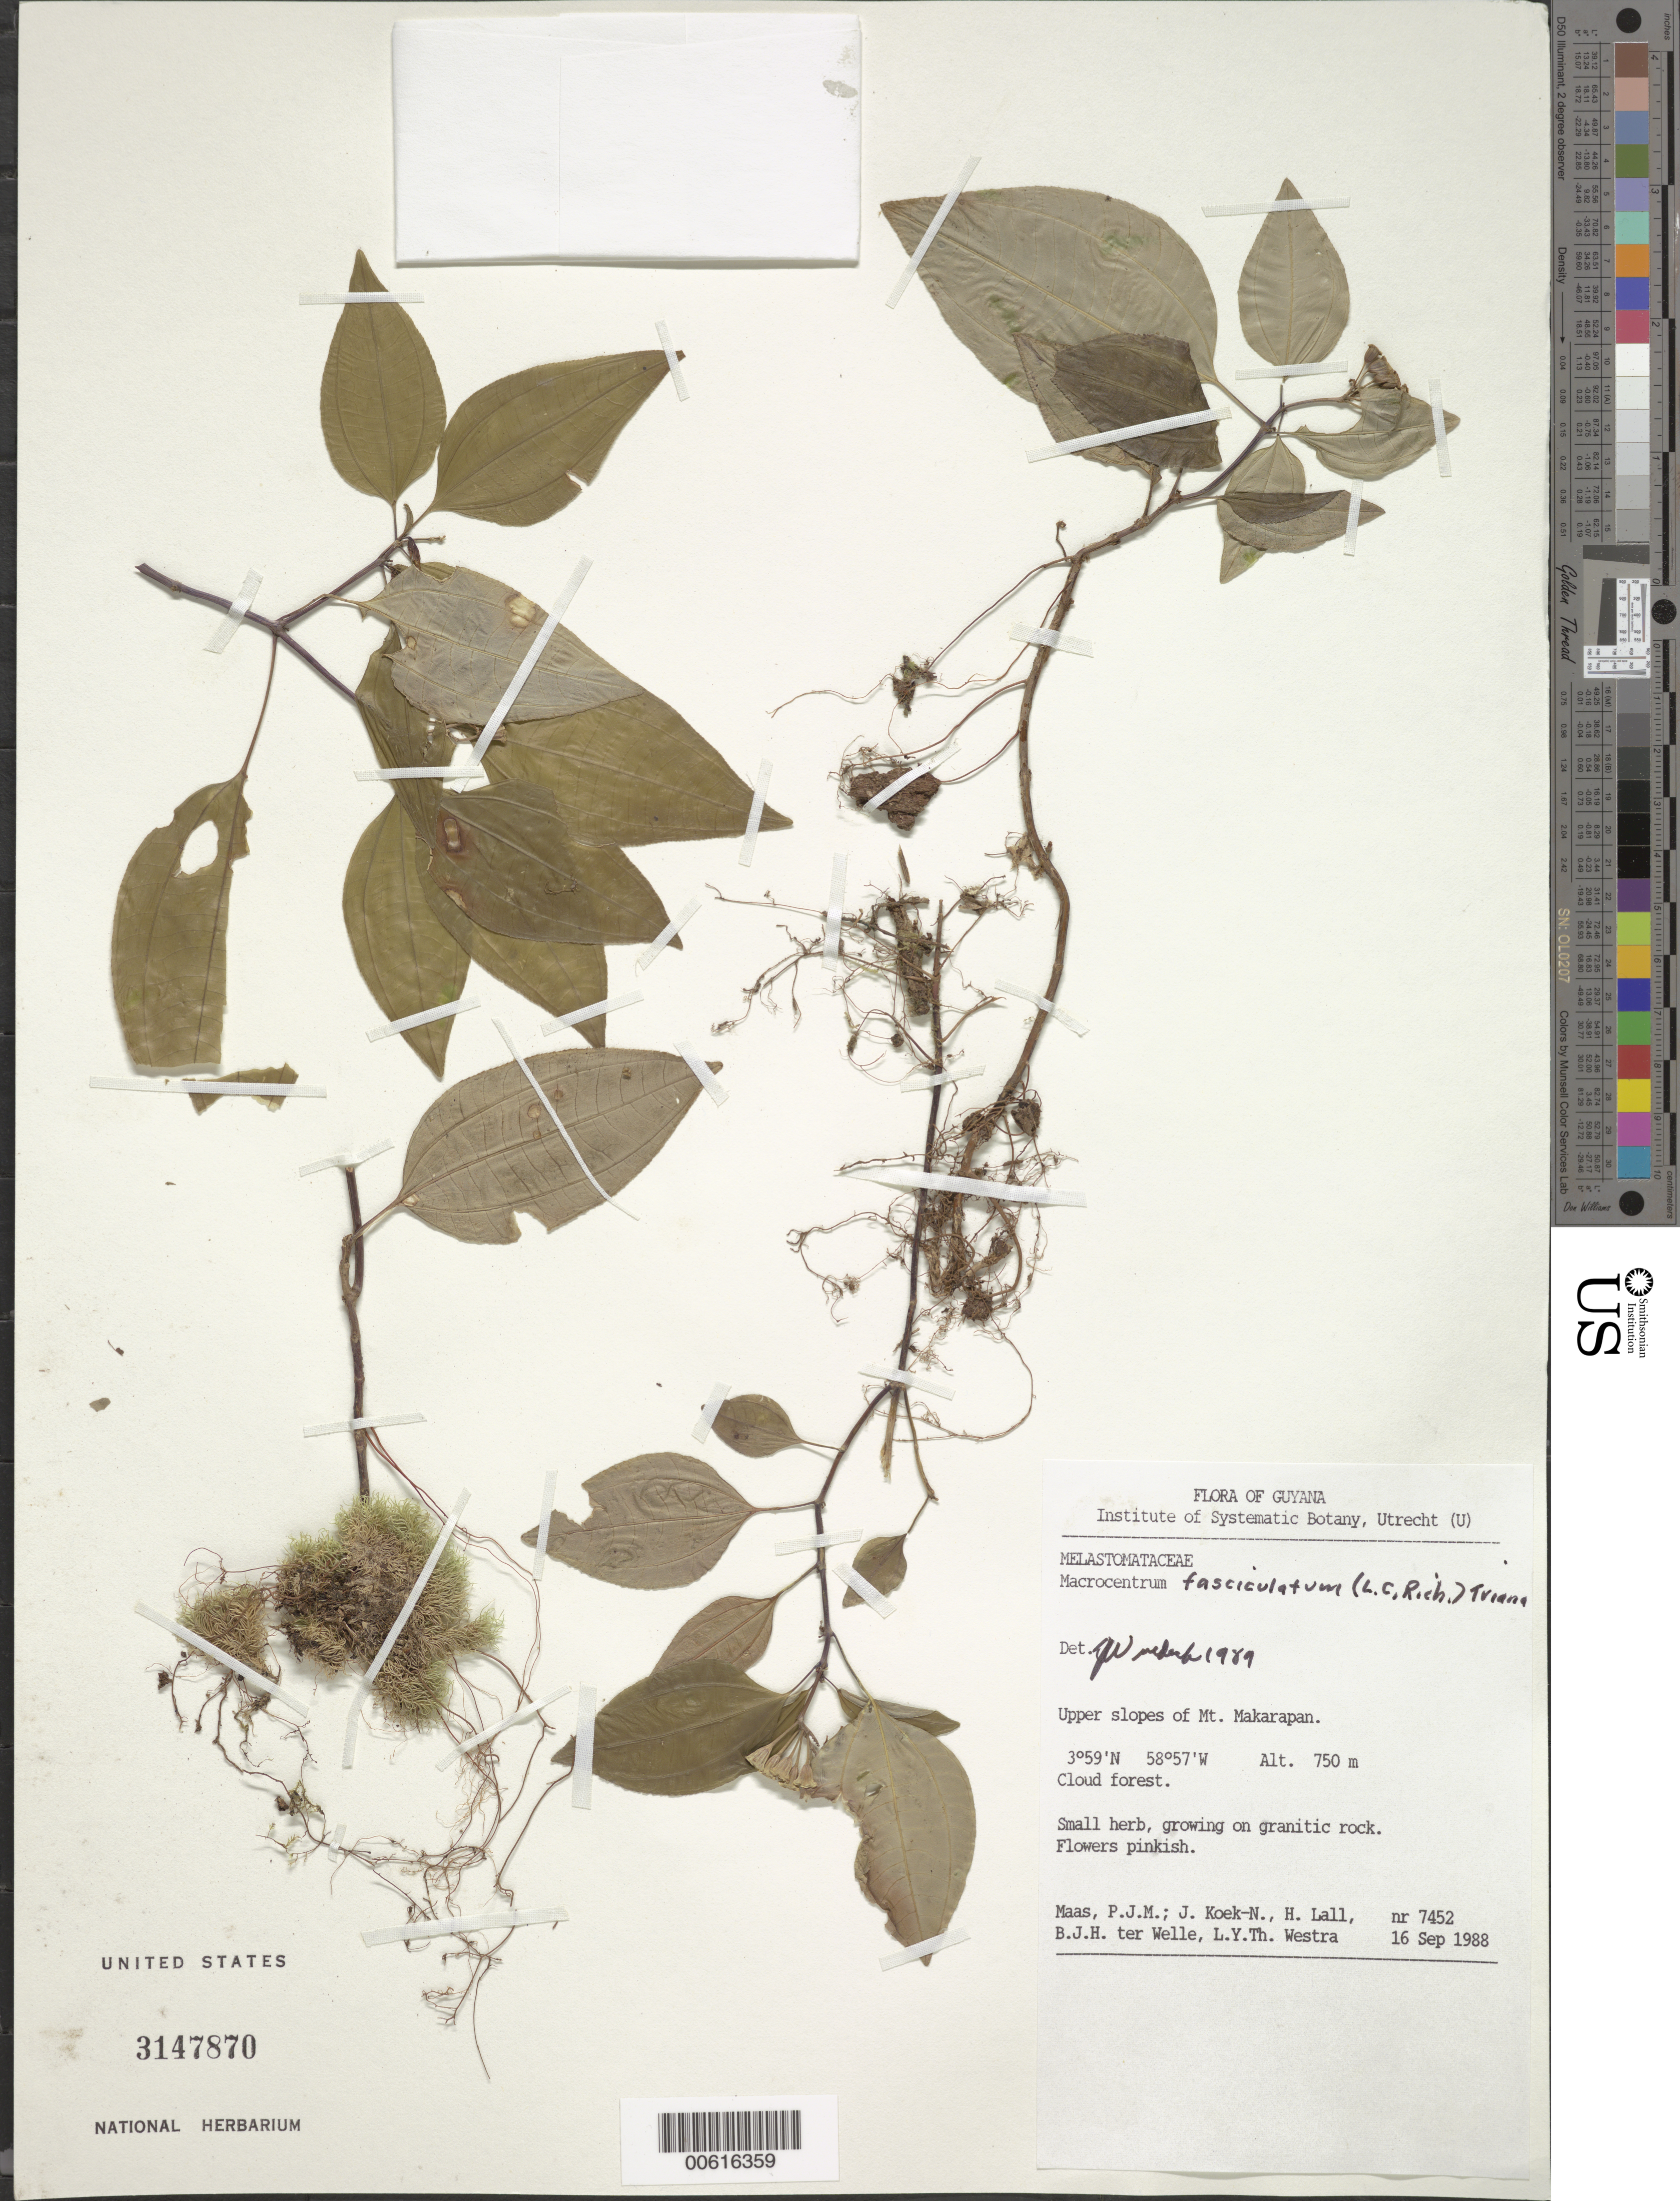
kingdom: Plantae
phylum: Tracheophyta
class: Magnoliopsida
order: Myrtales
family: Melastomataceae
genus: Macrocentrum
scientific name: Macrocentrum fasciculatum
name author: (Rich. ex DC.) Triana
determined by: Wurdack, John J., (US), US (UNITED STATES)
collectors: P. Maas, J. Koek-Noorman, H. Lall, B. Welle & L. Y. T. Westra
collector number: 7452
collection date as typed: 16-Sep-88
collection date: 1988-09-16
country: Guyana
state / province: U. Takutu-U. Essequibo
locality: Mt. Makarapan, upper slopes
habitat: Upper slopes of mountain in cloud forest on granitic rock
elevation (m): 750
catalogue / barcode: US 3147870